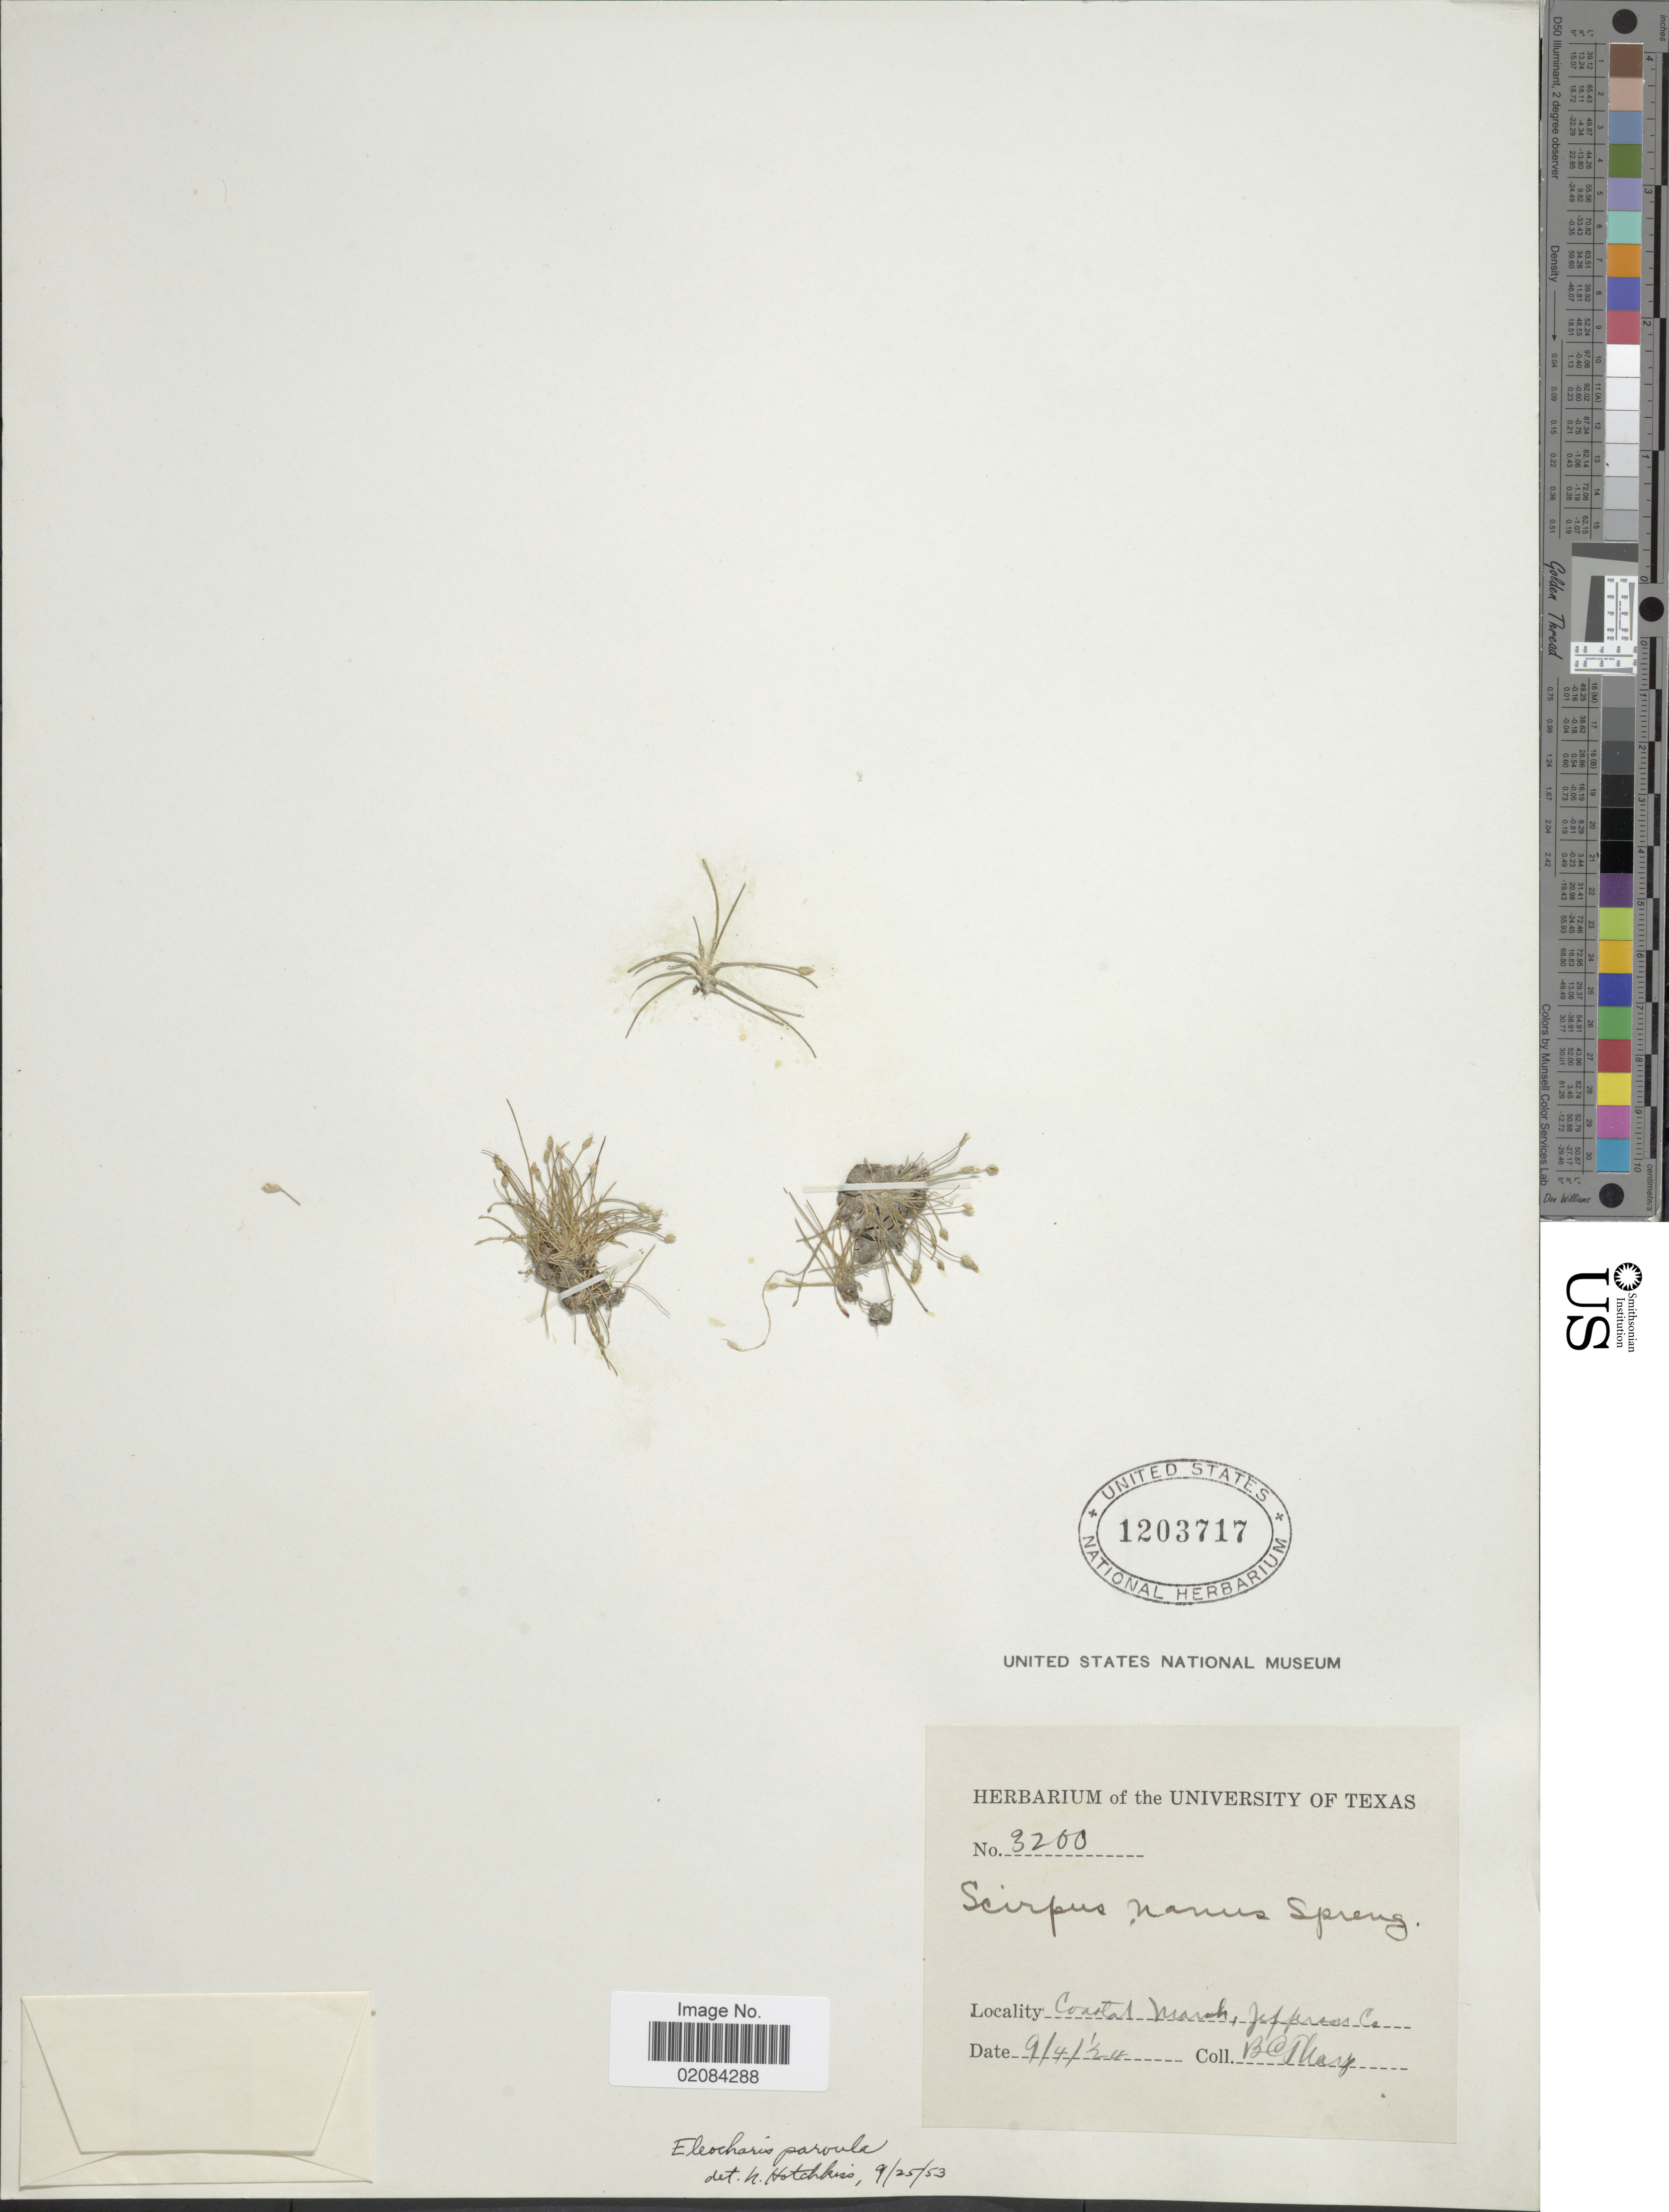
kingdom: Plantae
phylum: Tracheophyta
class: Liliopsida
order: Poales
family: Cyperaceae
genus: Eleocharis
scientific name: Eleocharis parvula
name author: (Roem. & Schult.) Link ex Williams et al.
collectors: B. C. Tharp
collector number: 3200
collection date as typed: Transcribed d/m/y: 4/9/24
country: United States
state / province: Texas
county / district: Jefferson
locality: Coastal Marsh.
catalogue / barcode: US 1203717